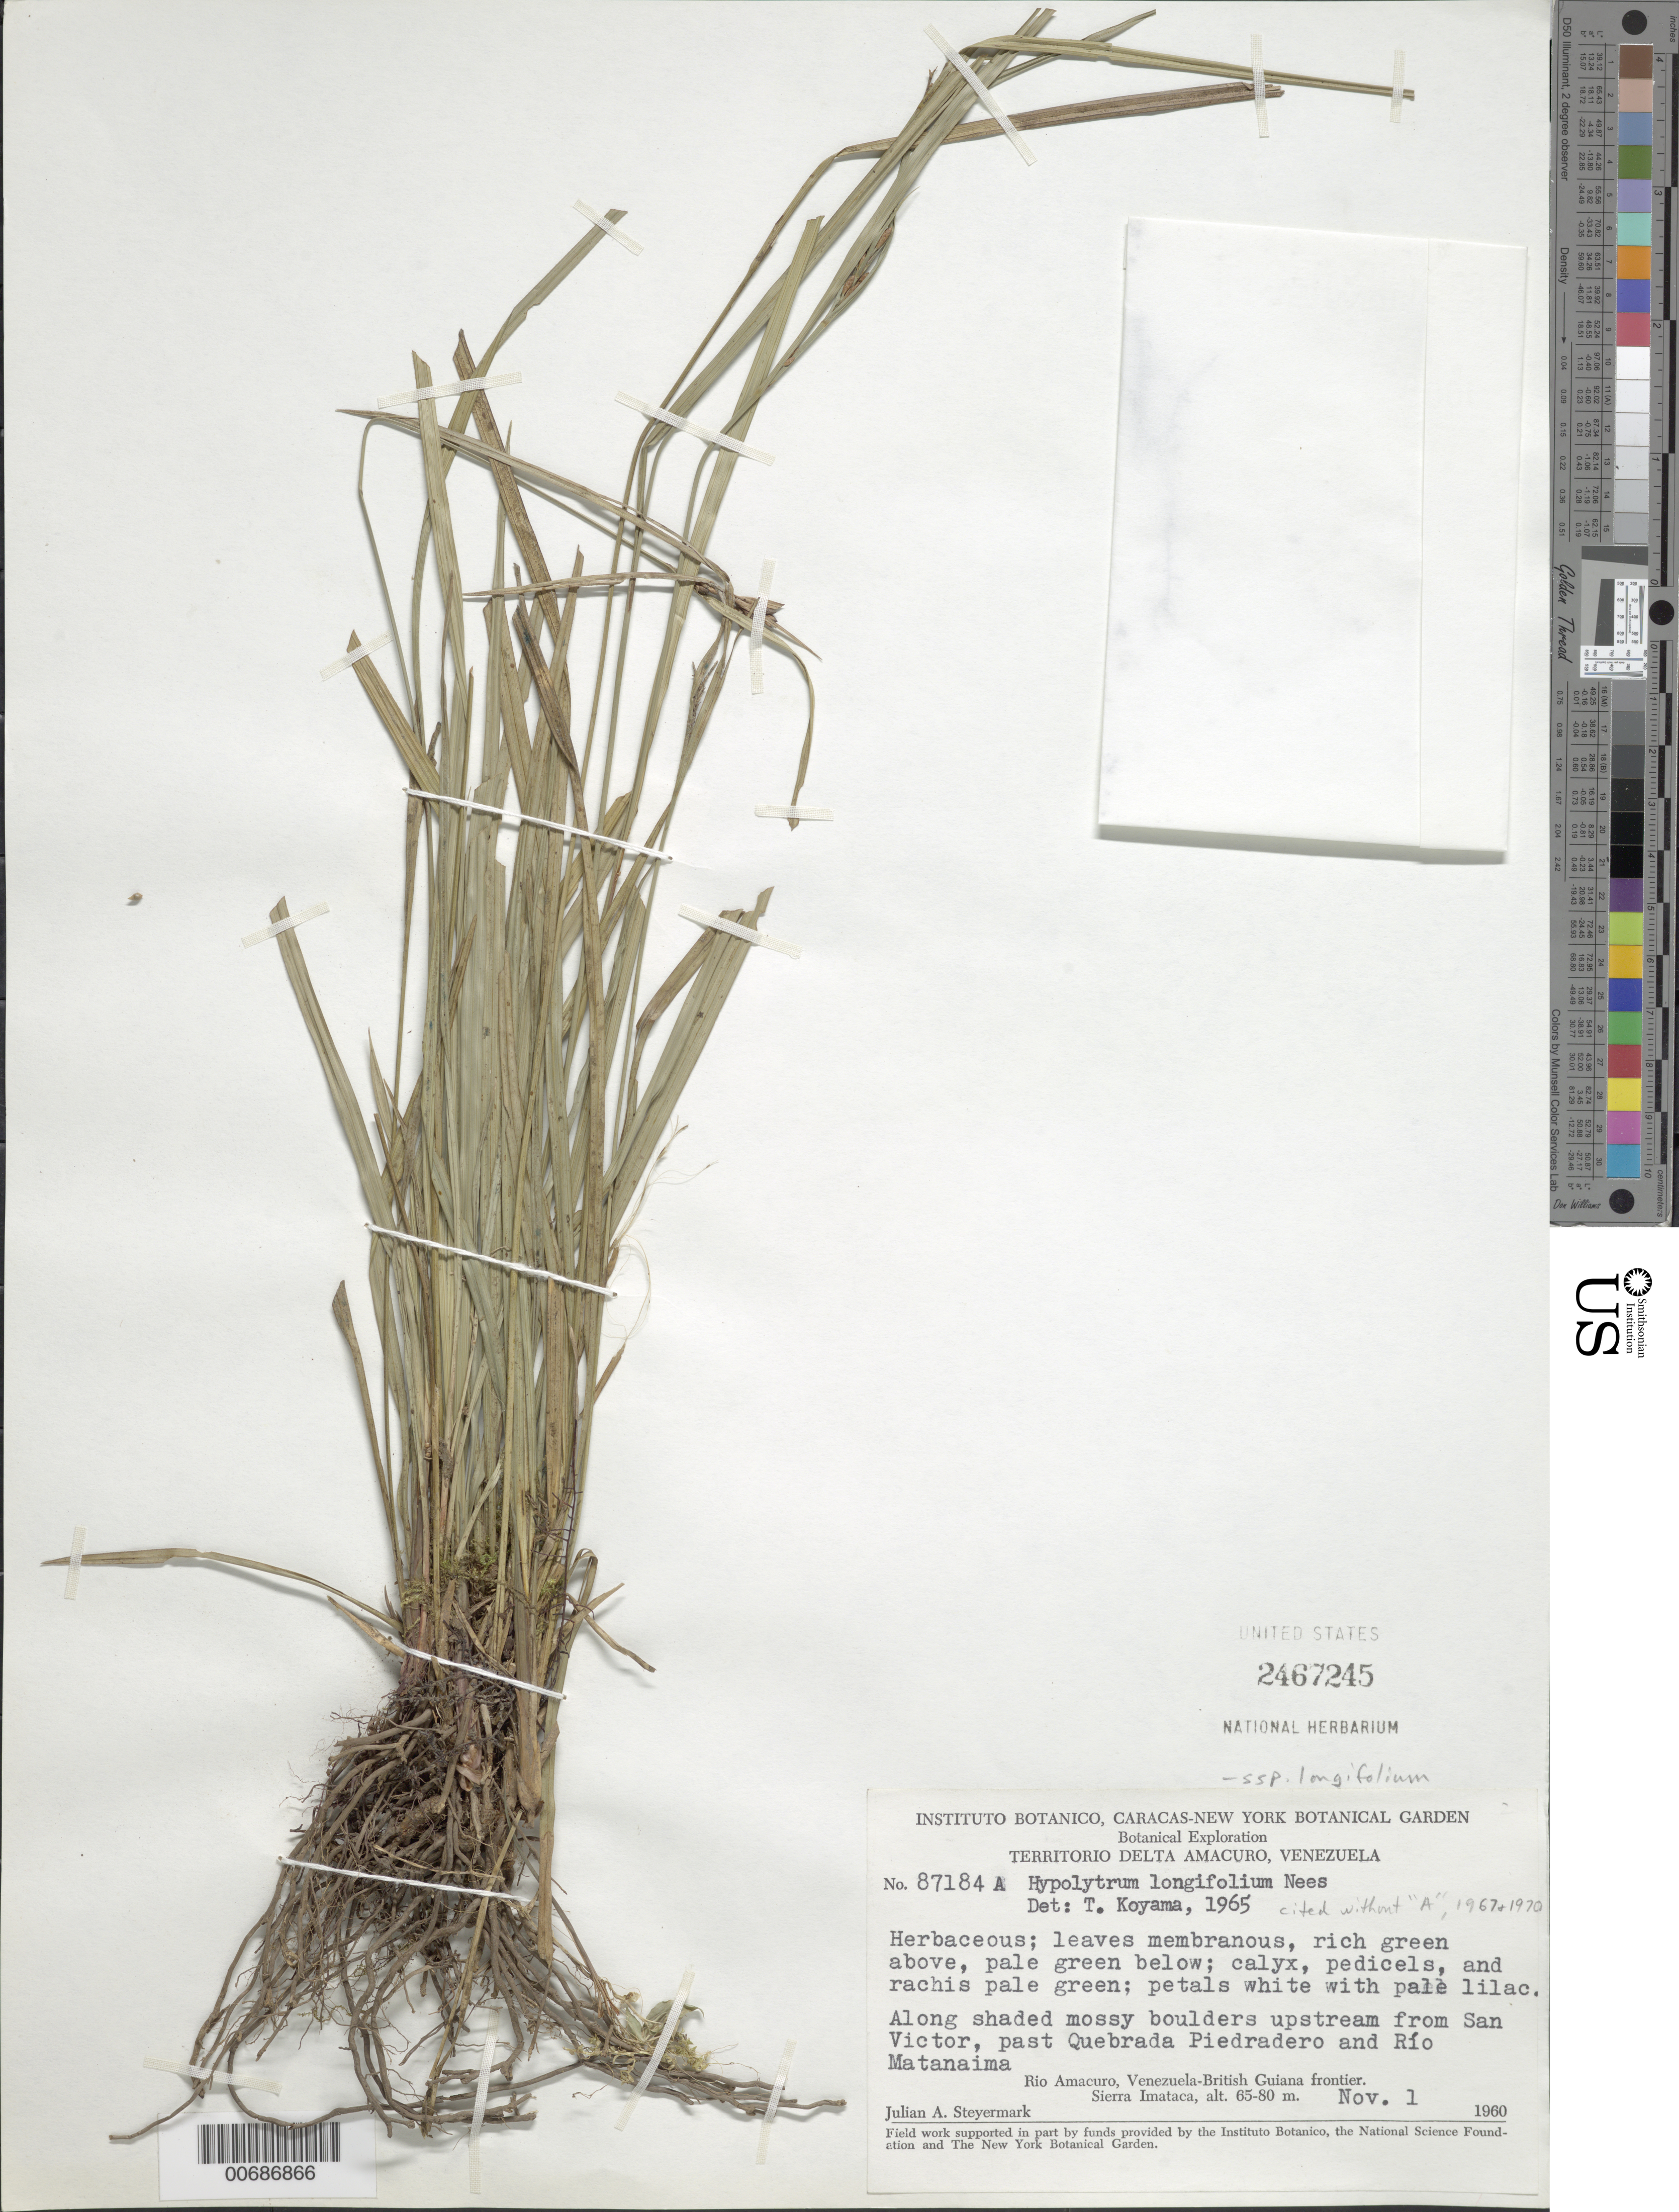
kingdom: Plantae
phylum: Tracheophyta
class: Liliopsida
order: Poales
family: Cyperaceae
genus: Hypolytrum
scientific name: Hypolytrum longifolium subsp. longifolium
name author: (Rich.) Nees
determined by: Koyama, Tetsuo M.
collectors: J. Steyermark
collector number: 87184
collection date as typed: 1-Nov-60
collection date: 1960-11-01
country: Venezuela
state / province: Delta Amacuro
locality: Río Amacuro, Venezuela-British Guiana frontier, Sierra Imataca; upstream from San Victor, past Quebrada Piedradero and Río Matanaima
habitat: Along river banks, upstream from San Victor, past Quebrada Piedradero and Rio Matanaima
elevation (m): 65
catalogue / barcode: US 2467245